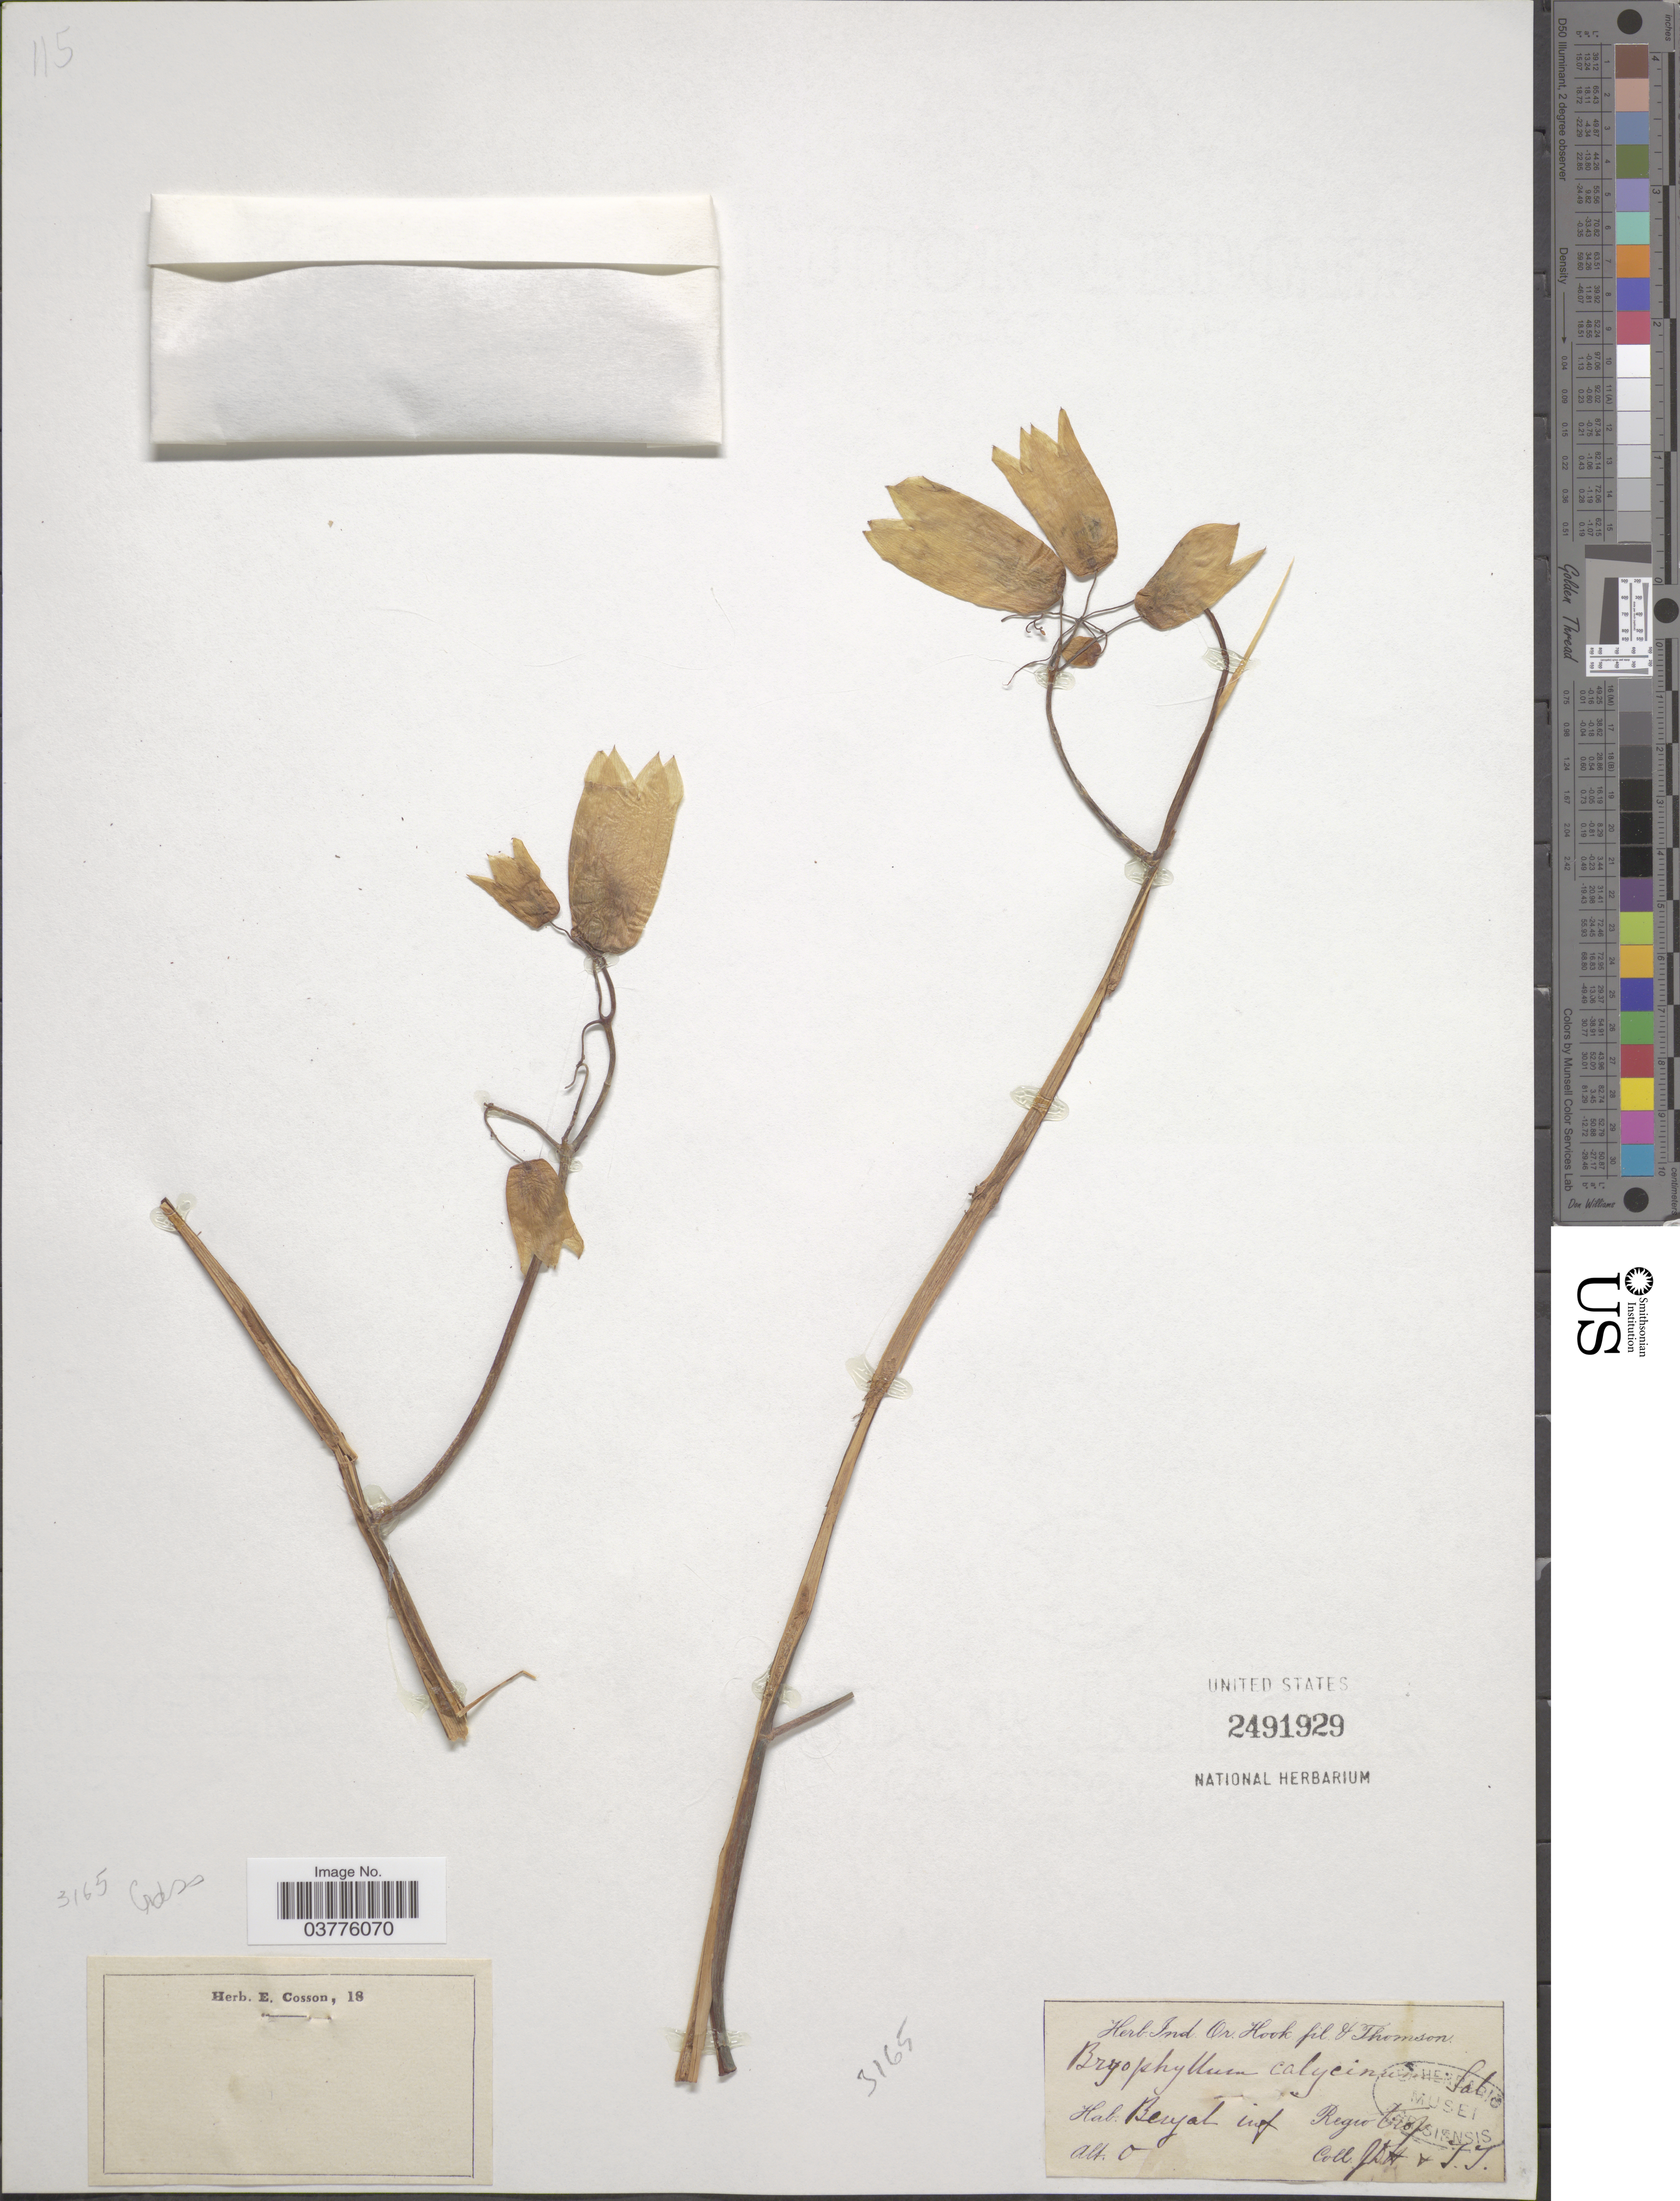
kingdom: Plantae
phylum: Tracheophyta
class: Magnoliopsida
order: Saxifragales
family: Crassulaceae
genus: Kalanchoe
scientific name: Kalanchoe pinnata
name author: (Lam.) Pers.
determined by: Strong, Mark T., (BOT), Smithsonian Institution - National Museum of Natural History (UNITED STATES)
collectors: J. D. Hooker & T. Thomson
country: India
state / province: West Bengal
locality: Bengal inf. Regio trop.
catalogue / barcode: US 2491929